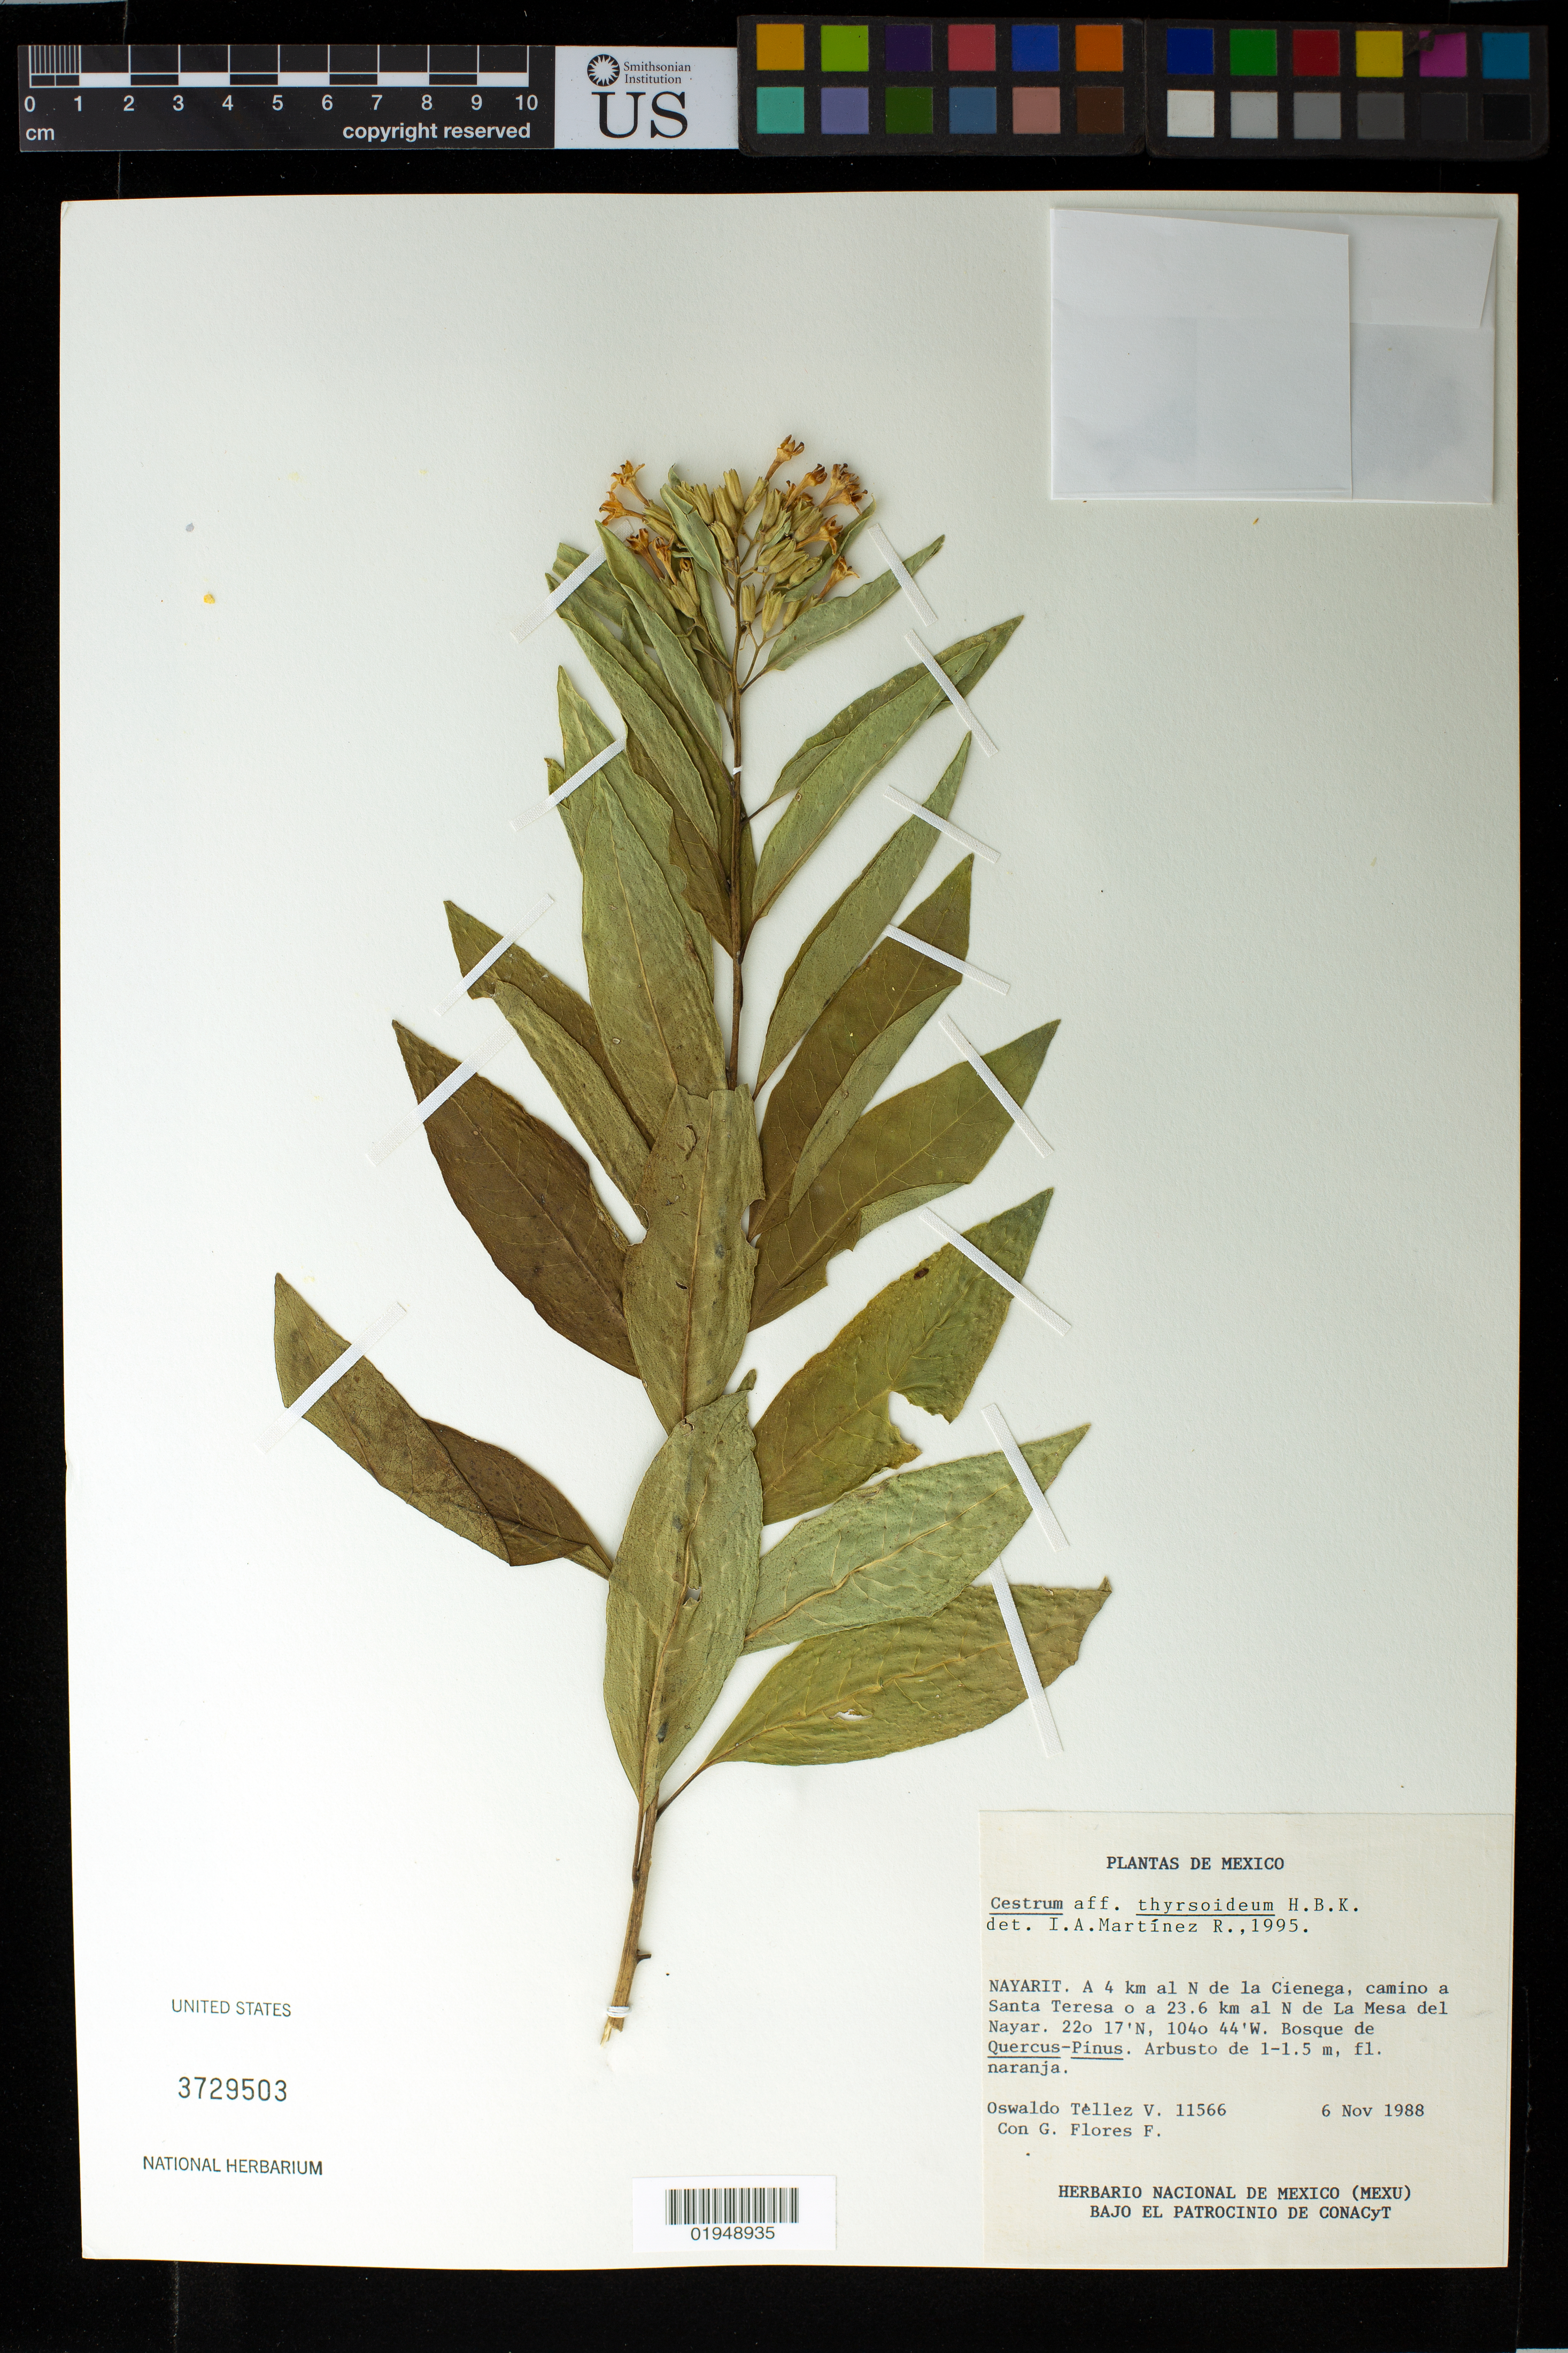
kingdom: Plantae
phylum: Tracheophyta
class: Magnoliopsida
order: Solanales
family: Solanaceae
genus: Cestrum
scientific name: Cestrum thyrsoideum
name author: Kunth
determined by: Martinez R., I. A.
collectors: O. Téllez V. & G. Flores F.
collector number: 11566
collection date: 1988-11-06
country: Mexico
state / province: Nayarit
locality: A 4 km a N de la Cienega, camino a Santa Teresa o a 23.6 km al N de La Mesa del Nayar.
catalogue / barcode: US 3729503